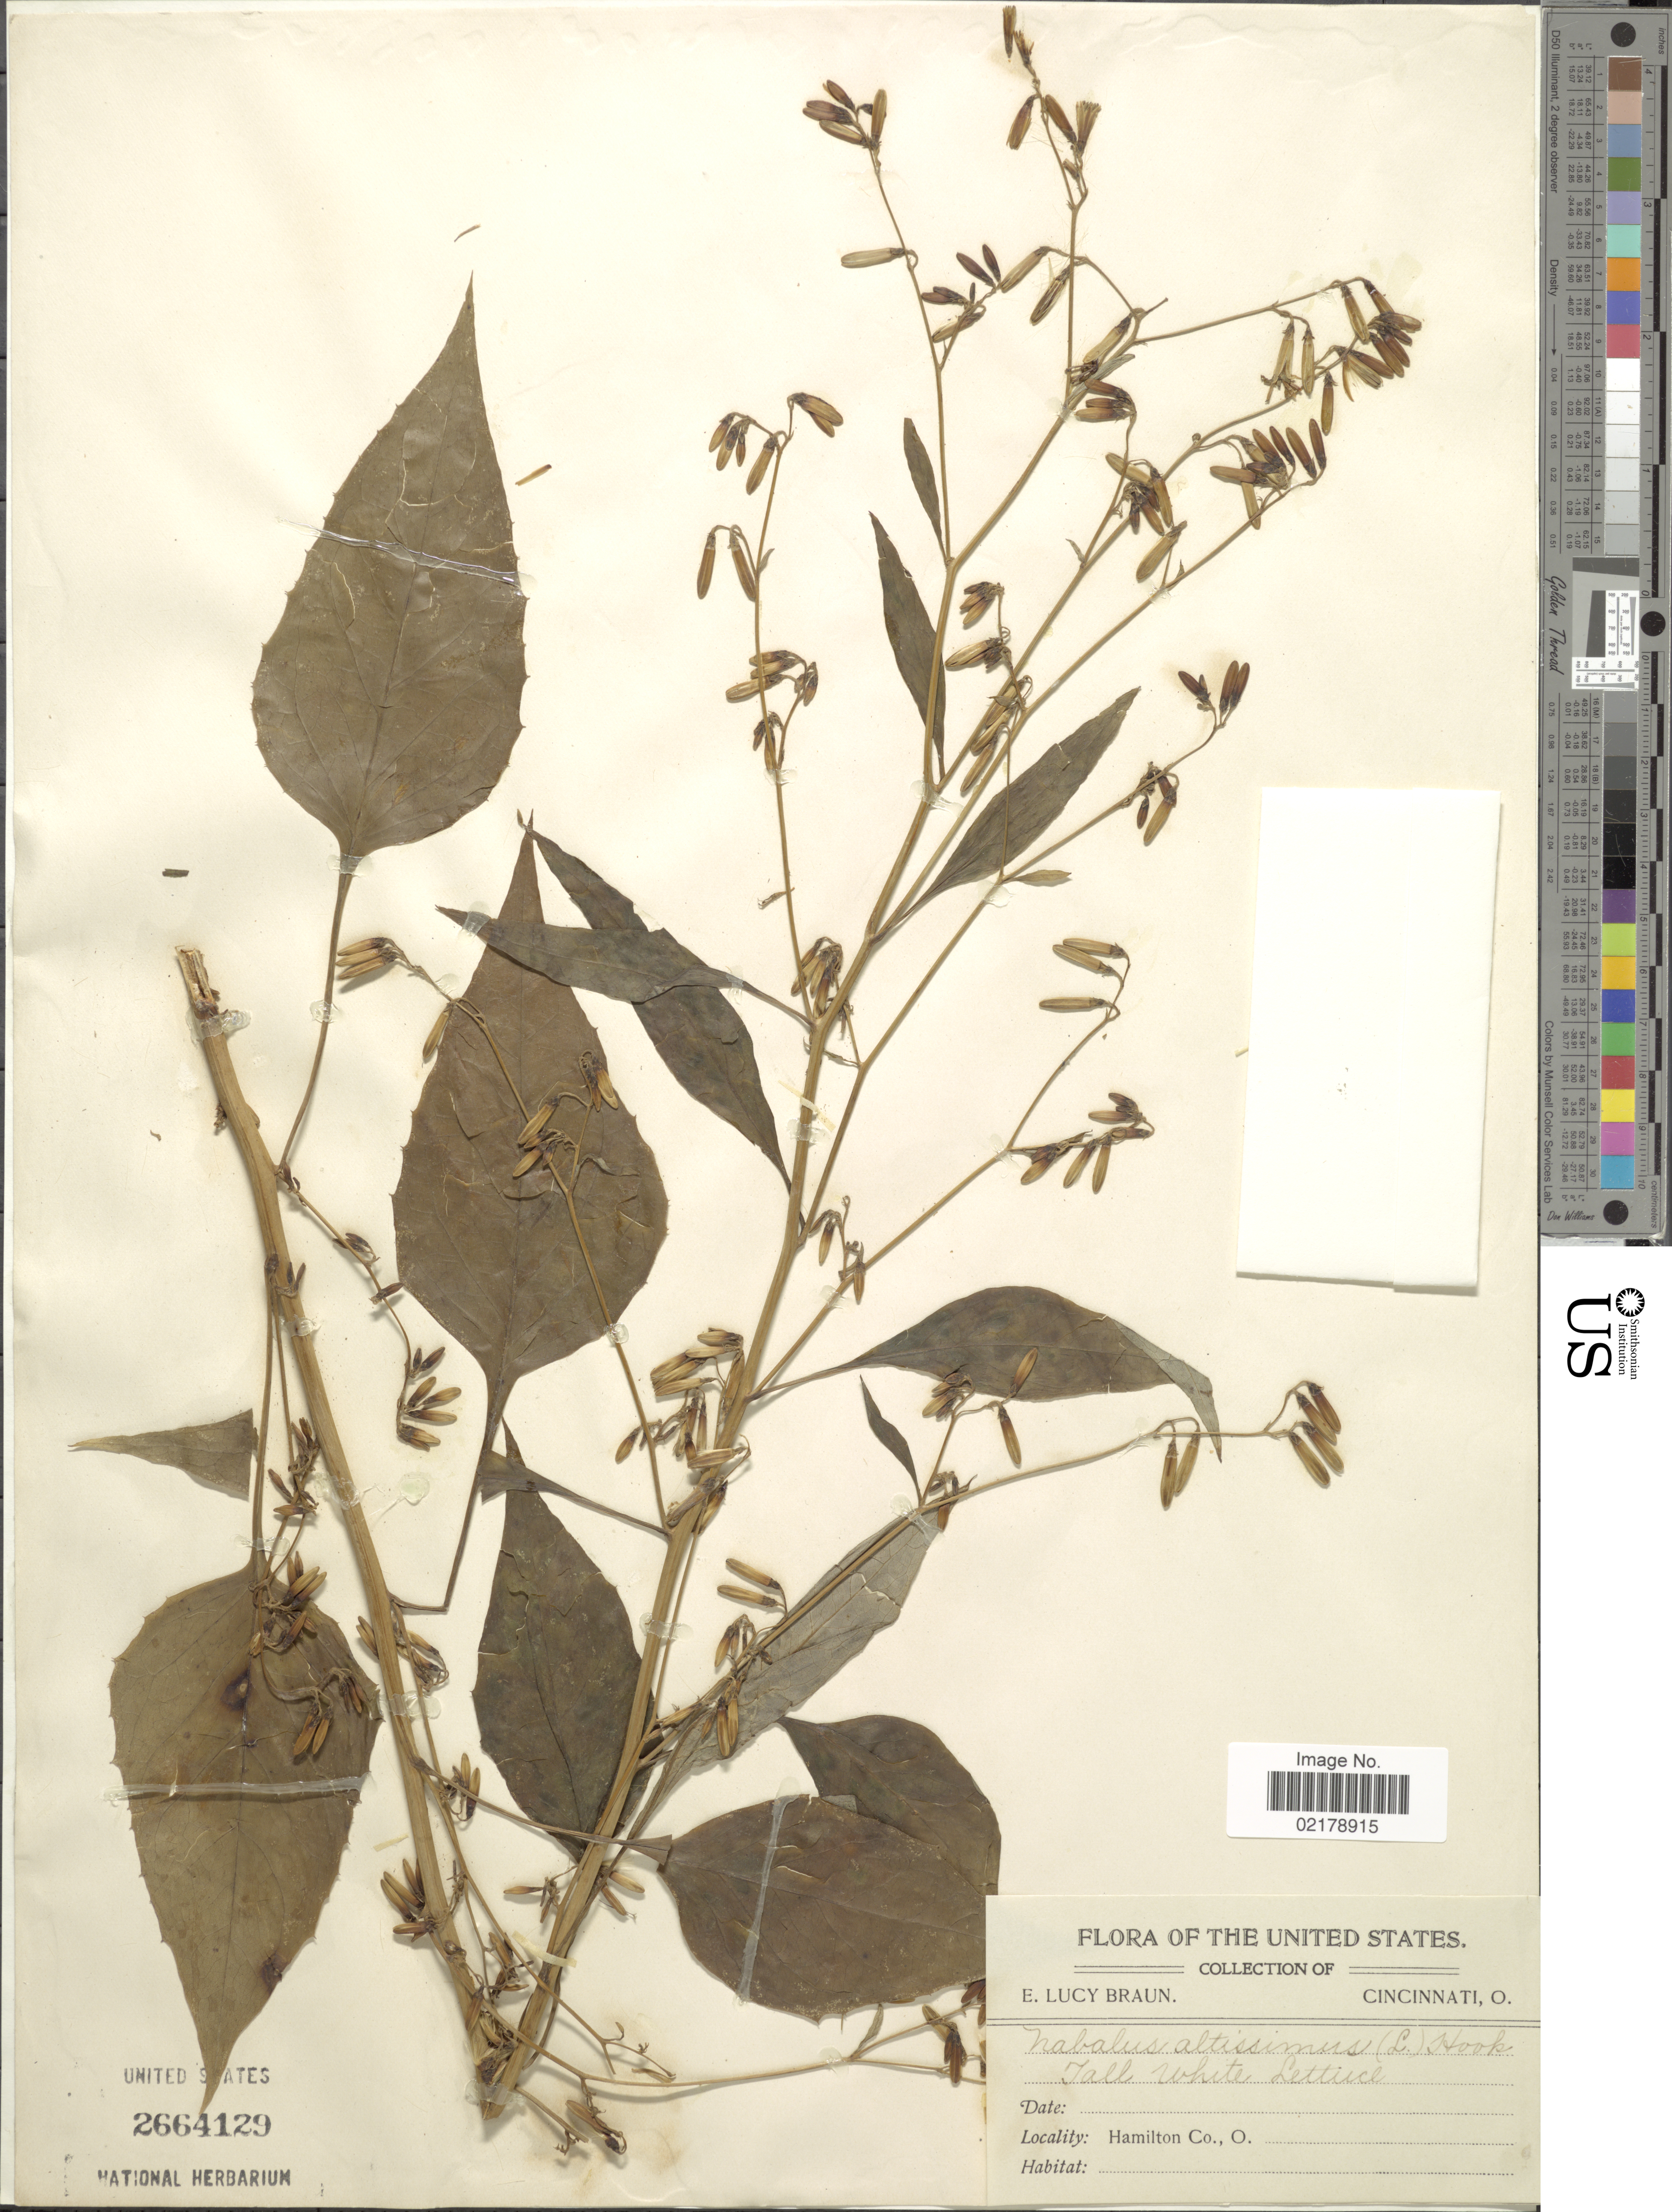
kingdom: Plantae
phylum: Tracheophyta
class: Magnoliopsida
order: Asterales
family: Asteraceae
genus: Nabalus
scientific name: Nabalus altissimus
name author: (L.) Hook.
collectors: E. L. Braun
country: United States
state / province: Ohio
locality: Hamilton Co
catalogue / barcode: US 2664129